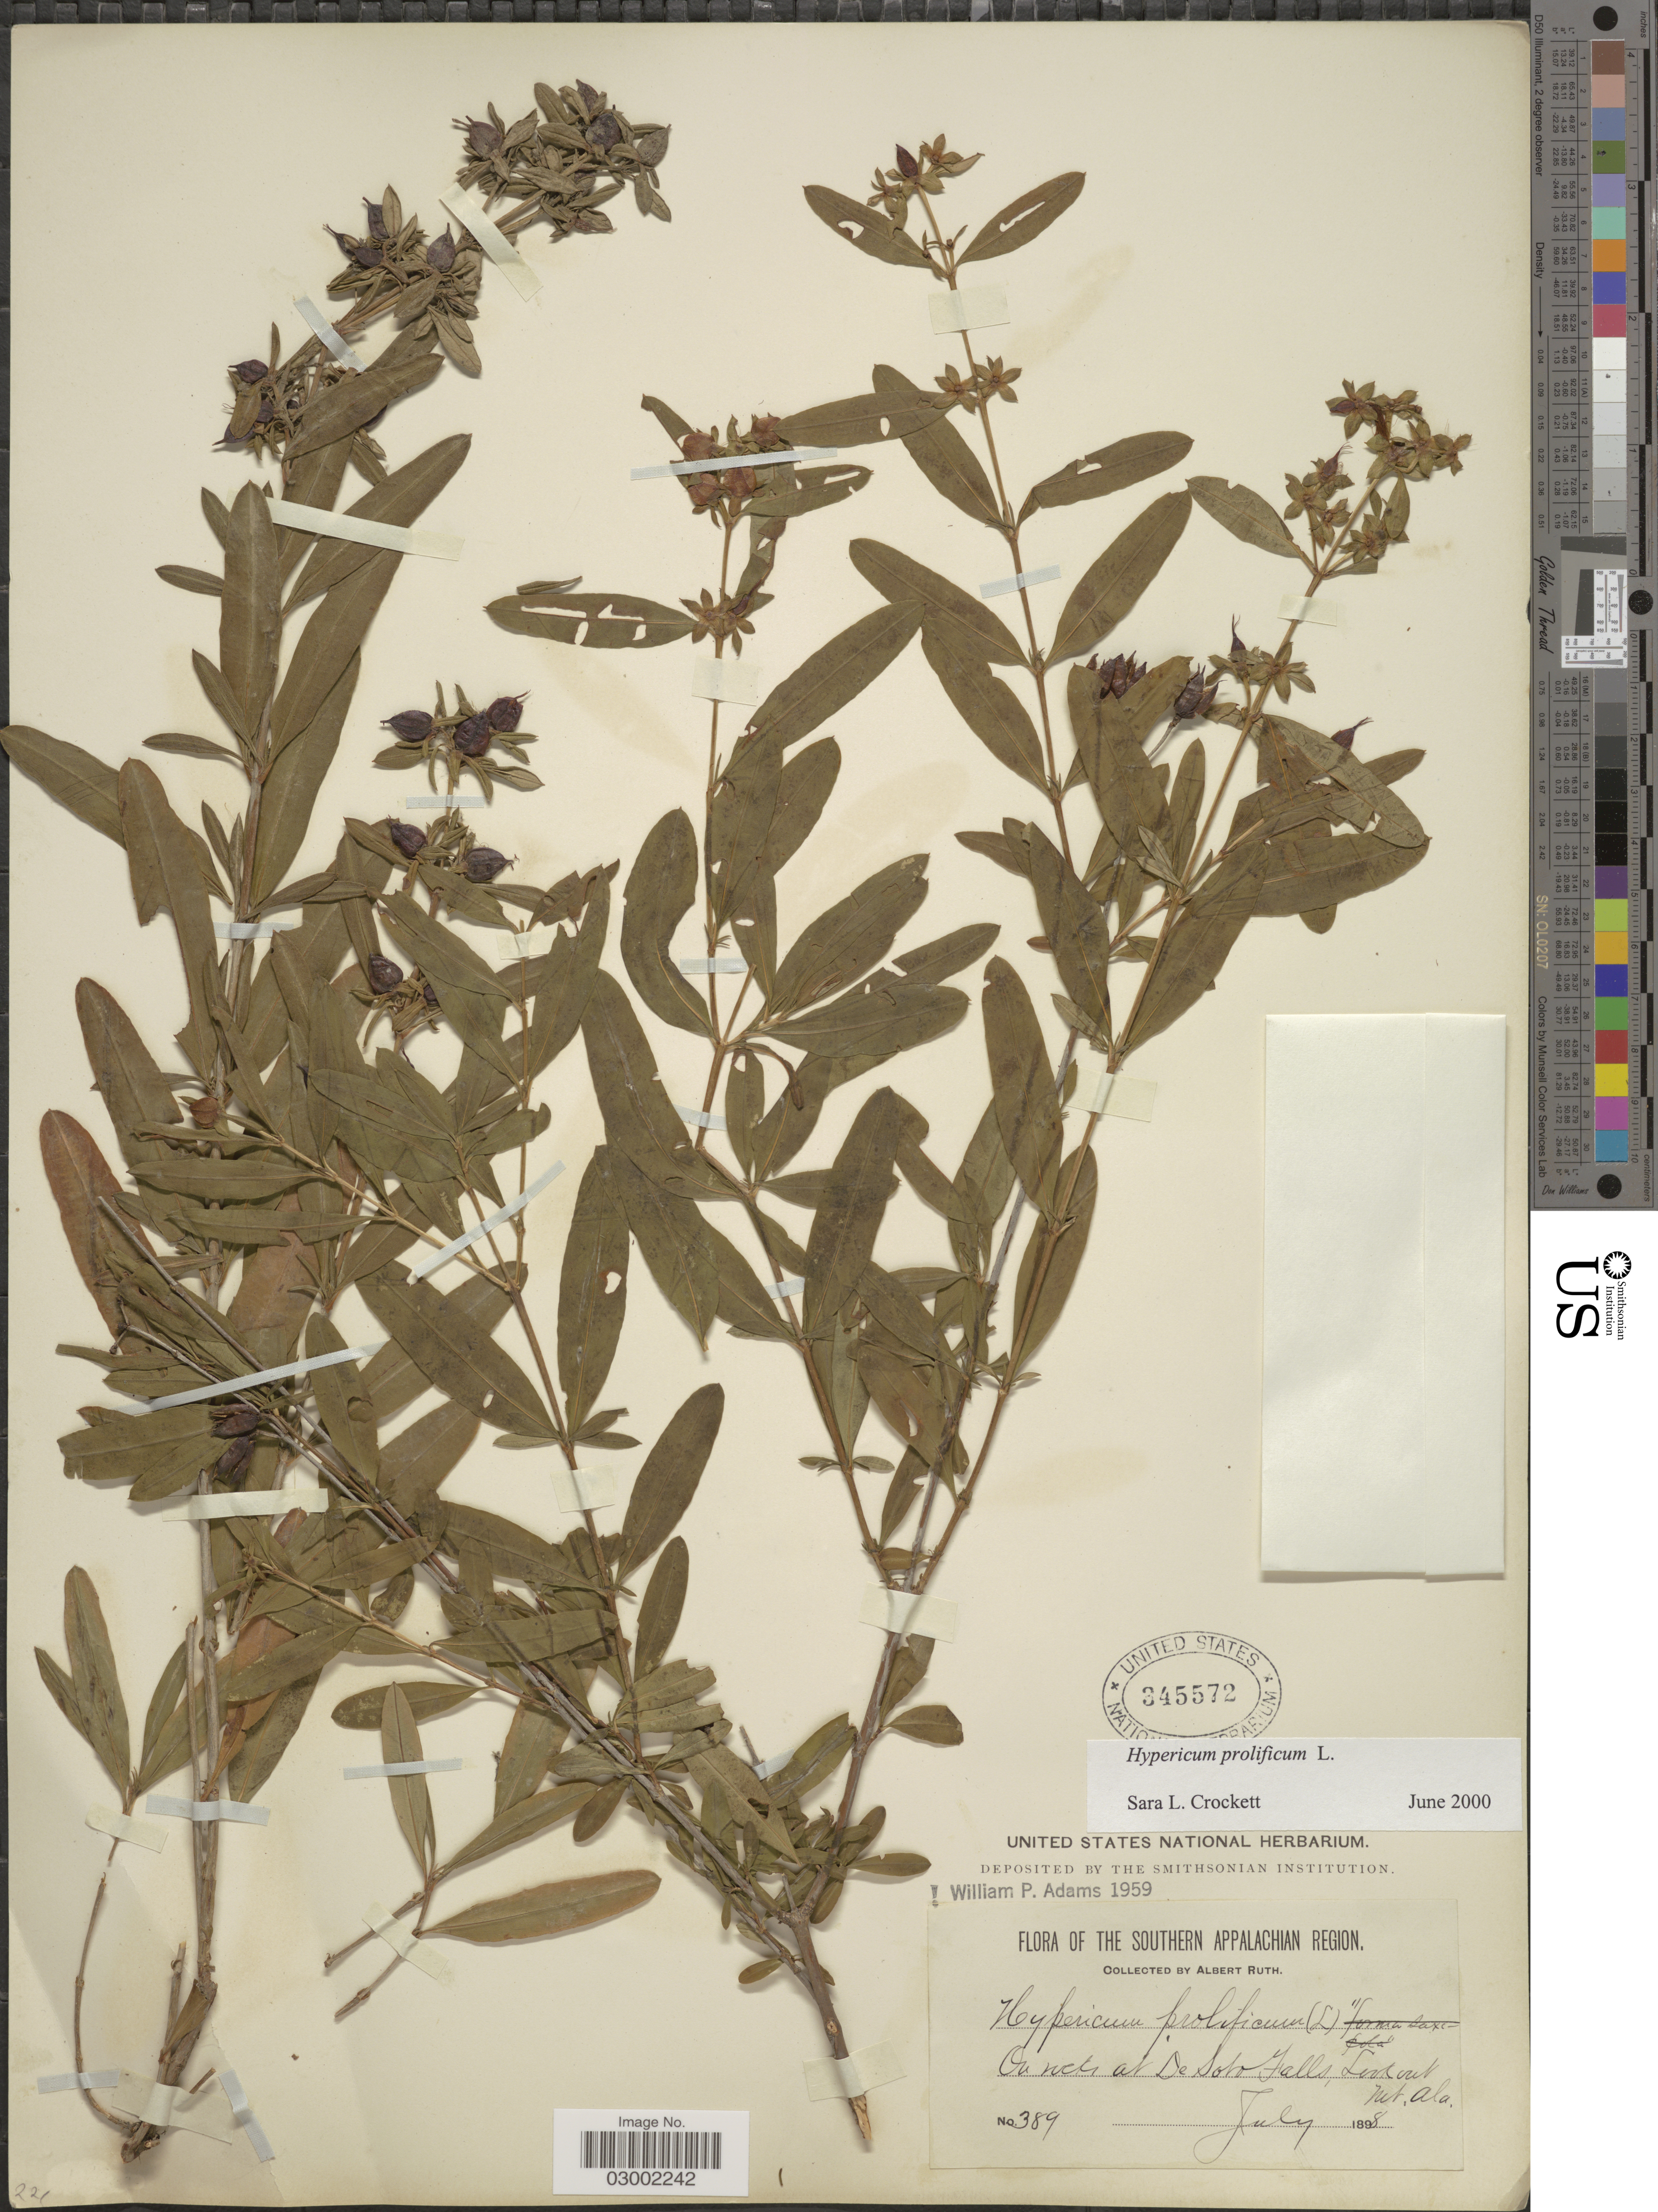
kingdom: Plantae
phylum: Tracheophyta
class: Magnoliopsida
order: Malpighiales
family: Hypericaceae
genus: Hypericum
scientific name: Hypericum prolificum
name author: L.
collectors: A. Ruth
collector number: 389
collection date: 1898-07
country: United States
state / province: Alabama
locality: On rocks at De Soto Falls, Lookout mt., Ala.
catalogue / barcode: US 345572